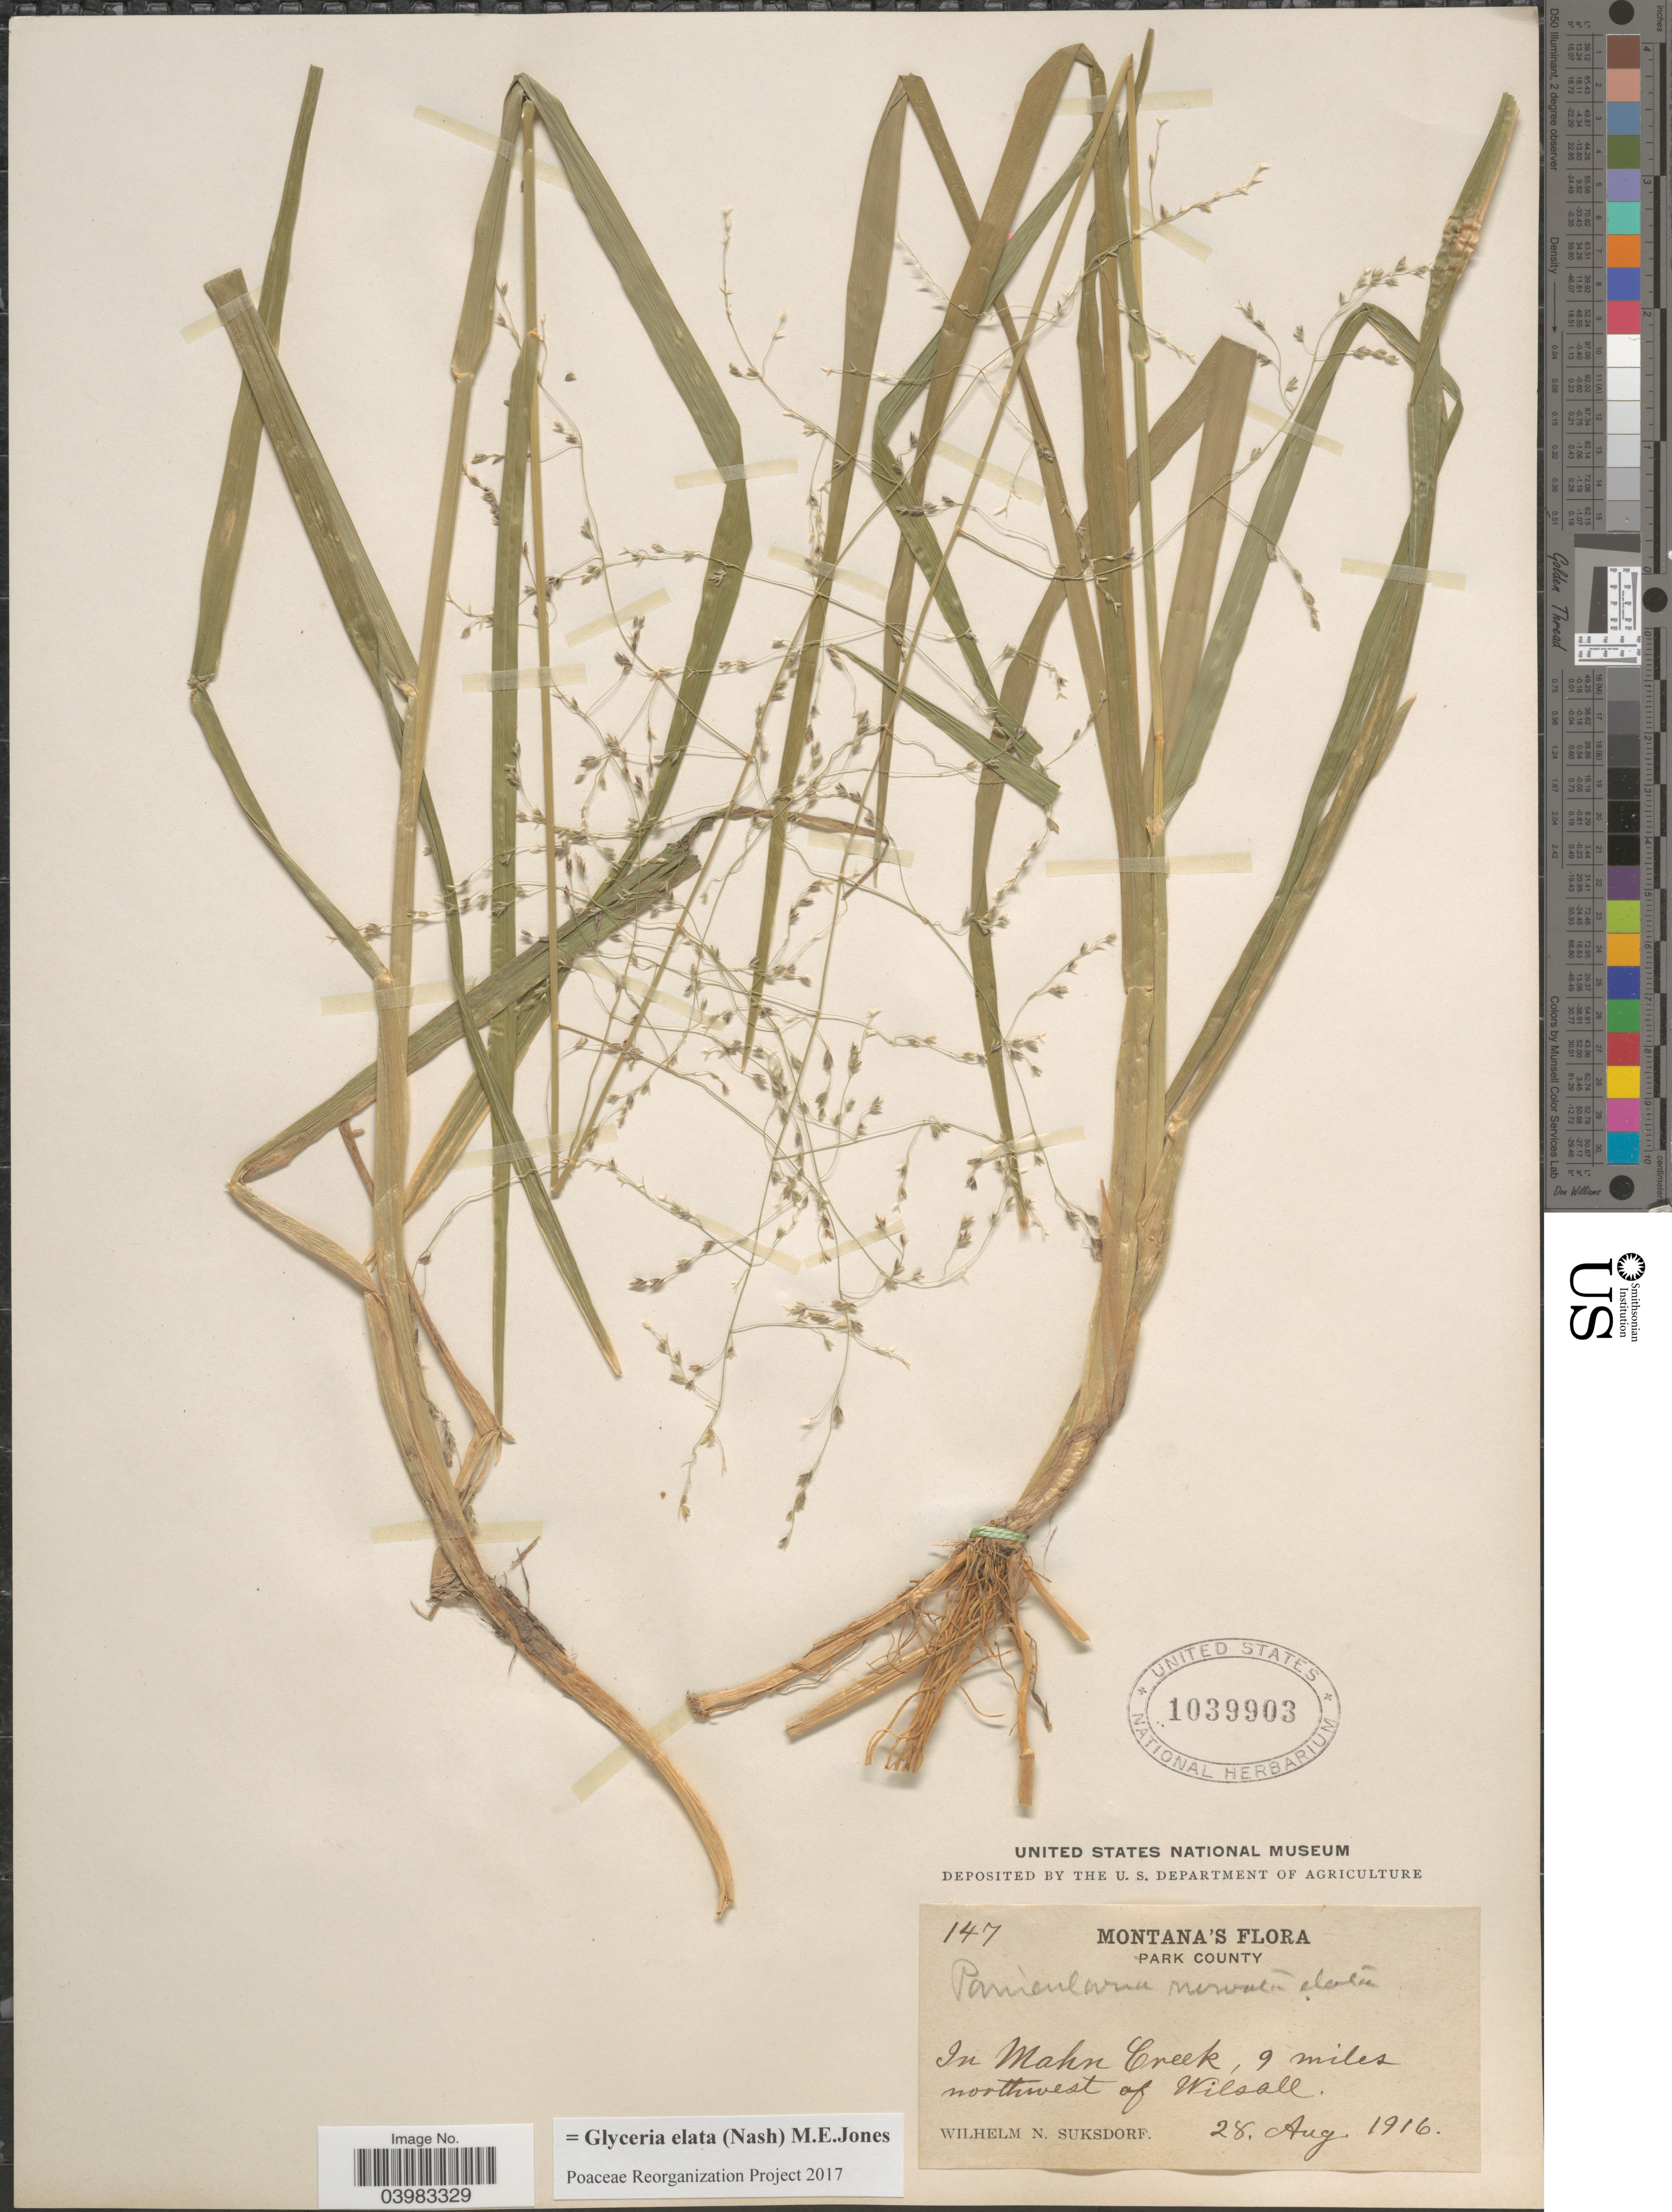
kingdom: Plantae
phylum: Tracheophyta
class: Liliopsida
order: Poales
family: Poaceae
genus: Glyceria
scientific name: Glyceria elata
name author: (Nash) M.E. Jones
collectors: W. N. Suksdorf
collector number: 147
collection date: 1916-08-28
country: United States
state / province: Montana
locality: Park County. In Mahn Creek, 9 miles northwest of Wilsall.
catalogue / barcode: US 1039903